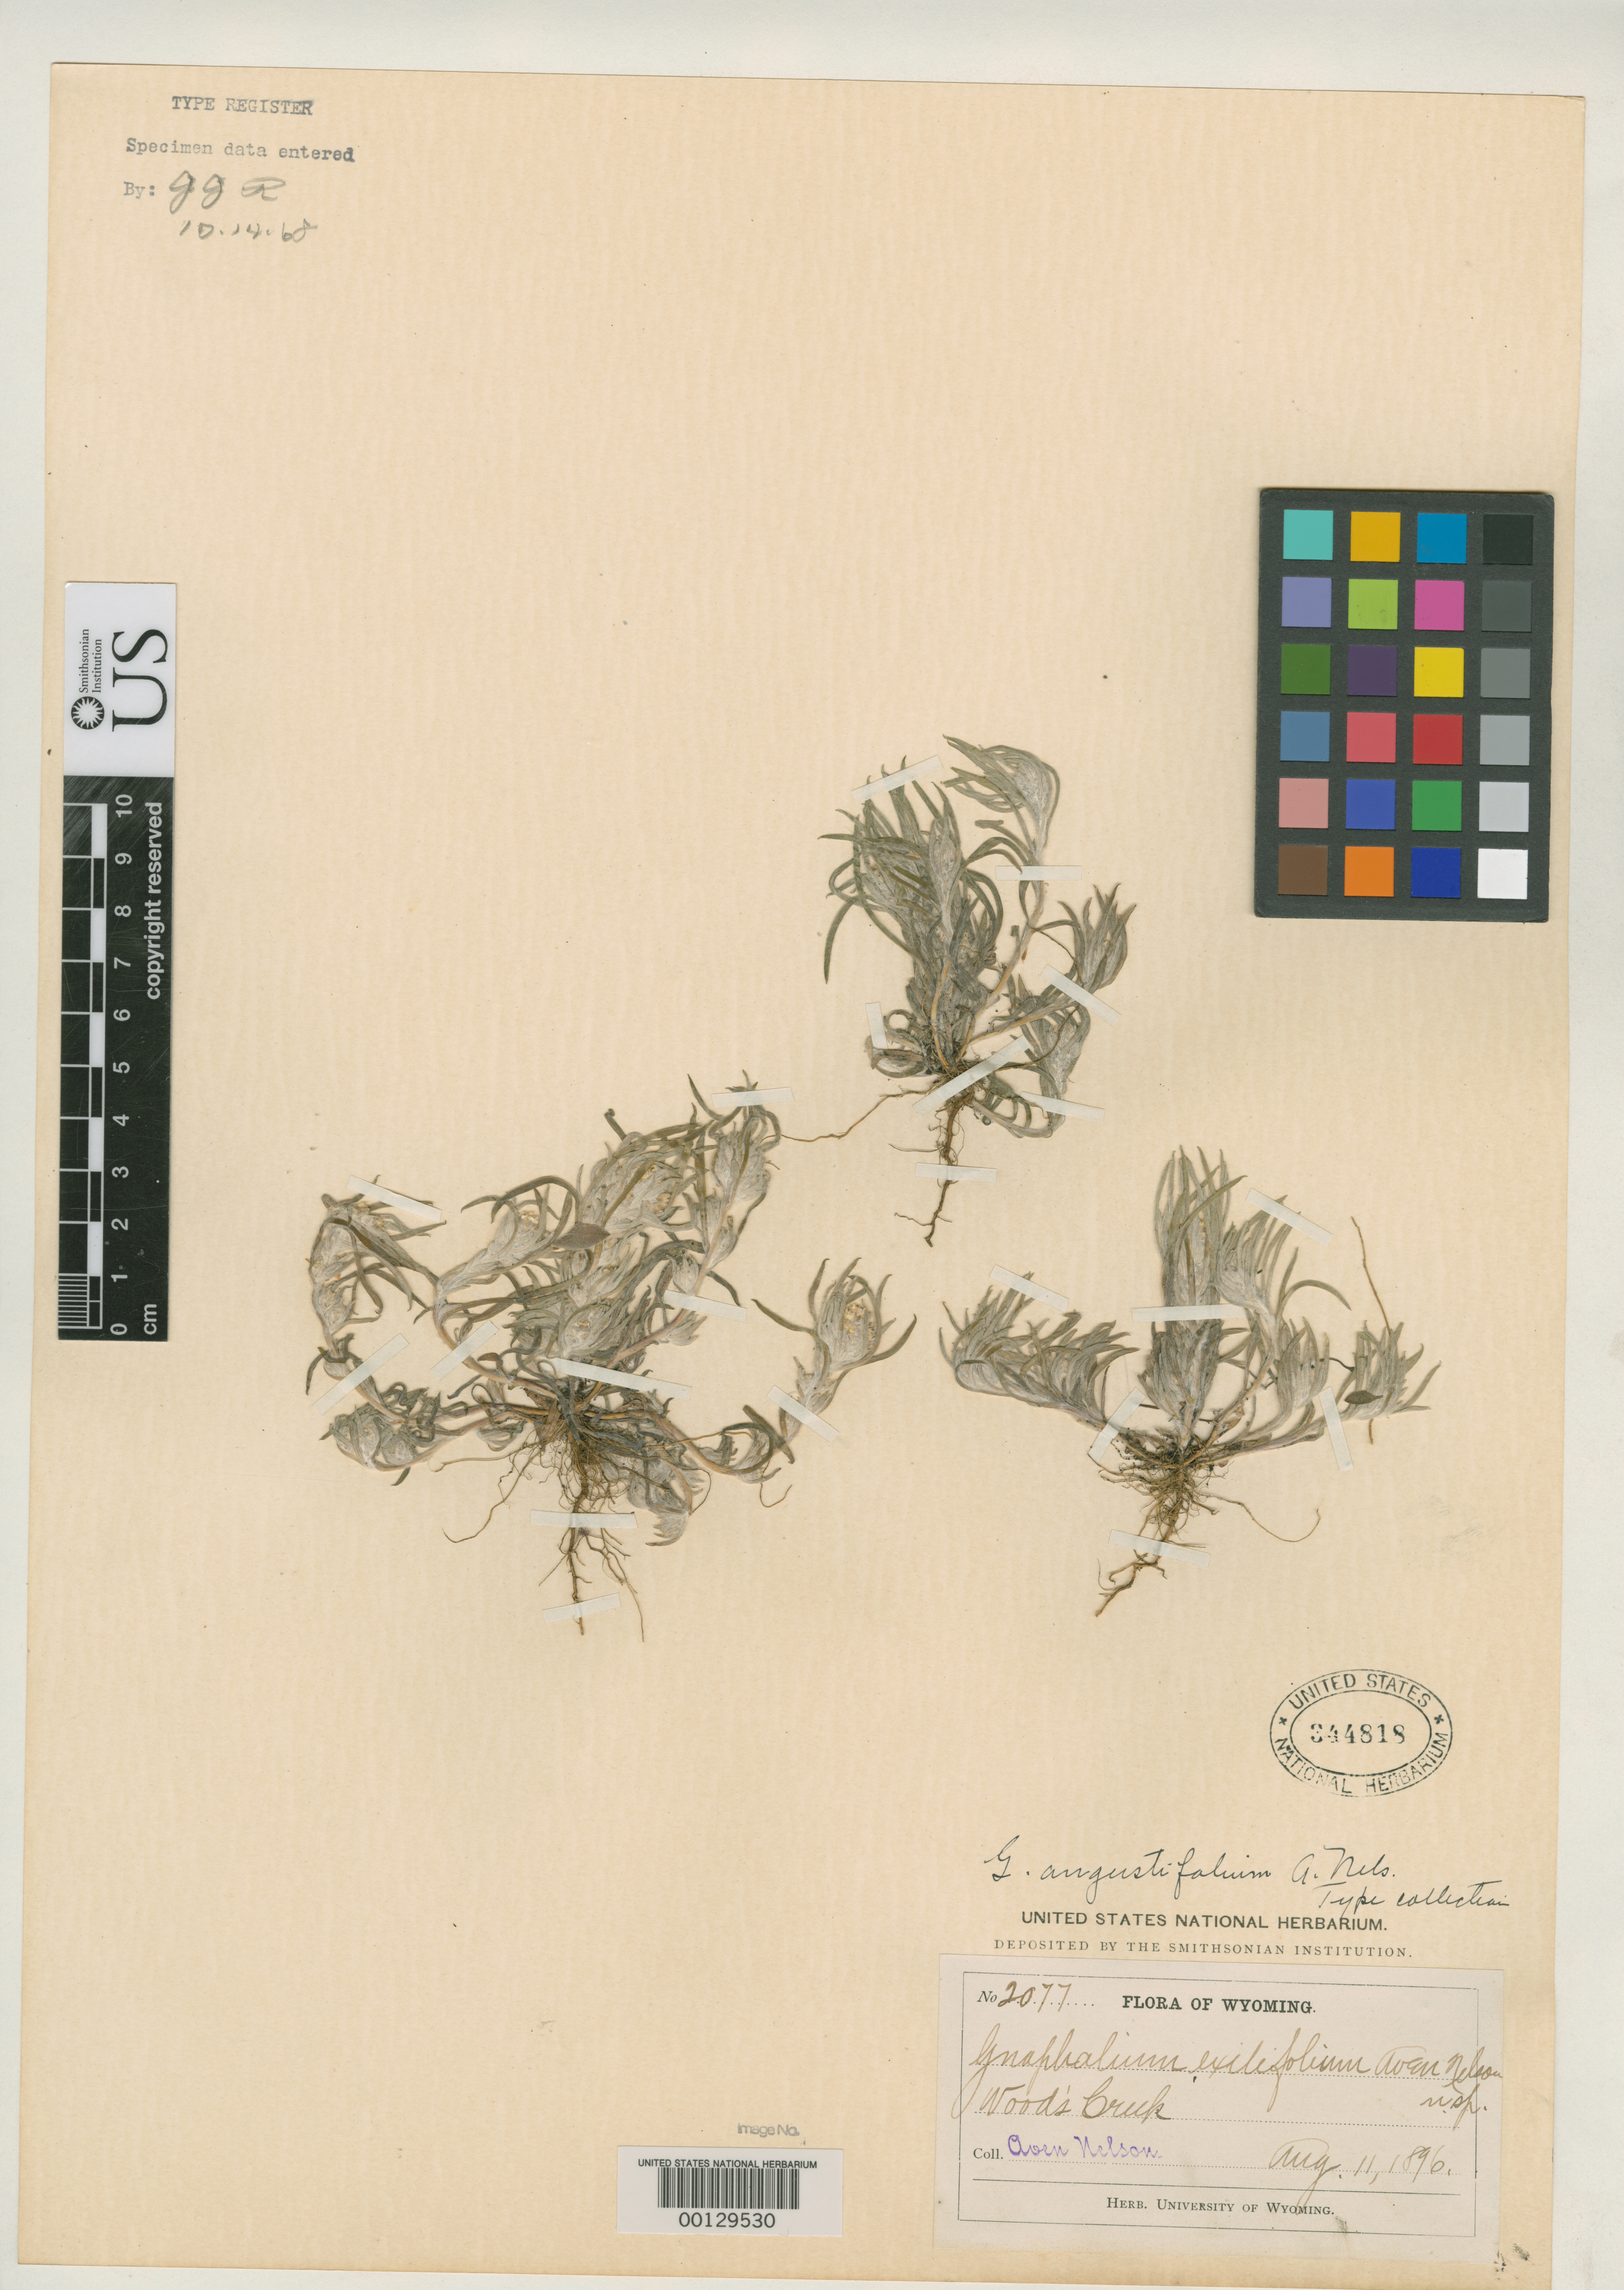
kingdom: Plantae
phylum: Tracheophyta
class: Magnoliopsida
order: Asterales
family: Asteraceae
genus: Gnaphalium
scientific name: Gnaphalium angustifolium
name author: A. Nelson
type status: Type Collection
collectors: A. Nelson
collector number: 2077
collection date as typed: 11 Aug 1896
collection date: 1896-08-11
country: United States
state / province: Wyoming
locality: Medicine Bow Mountain, Woods Creek.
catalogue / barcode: US 344818